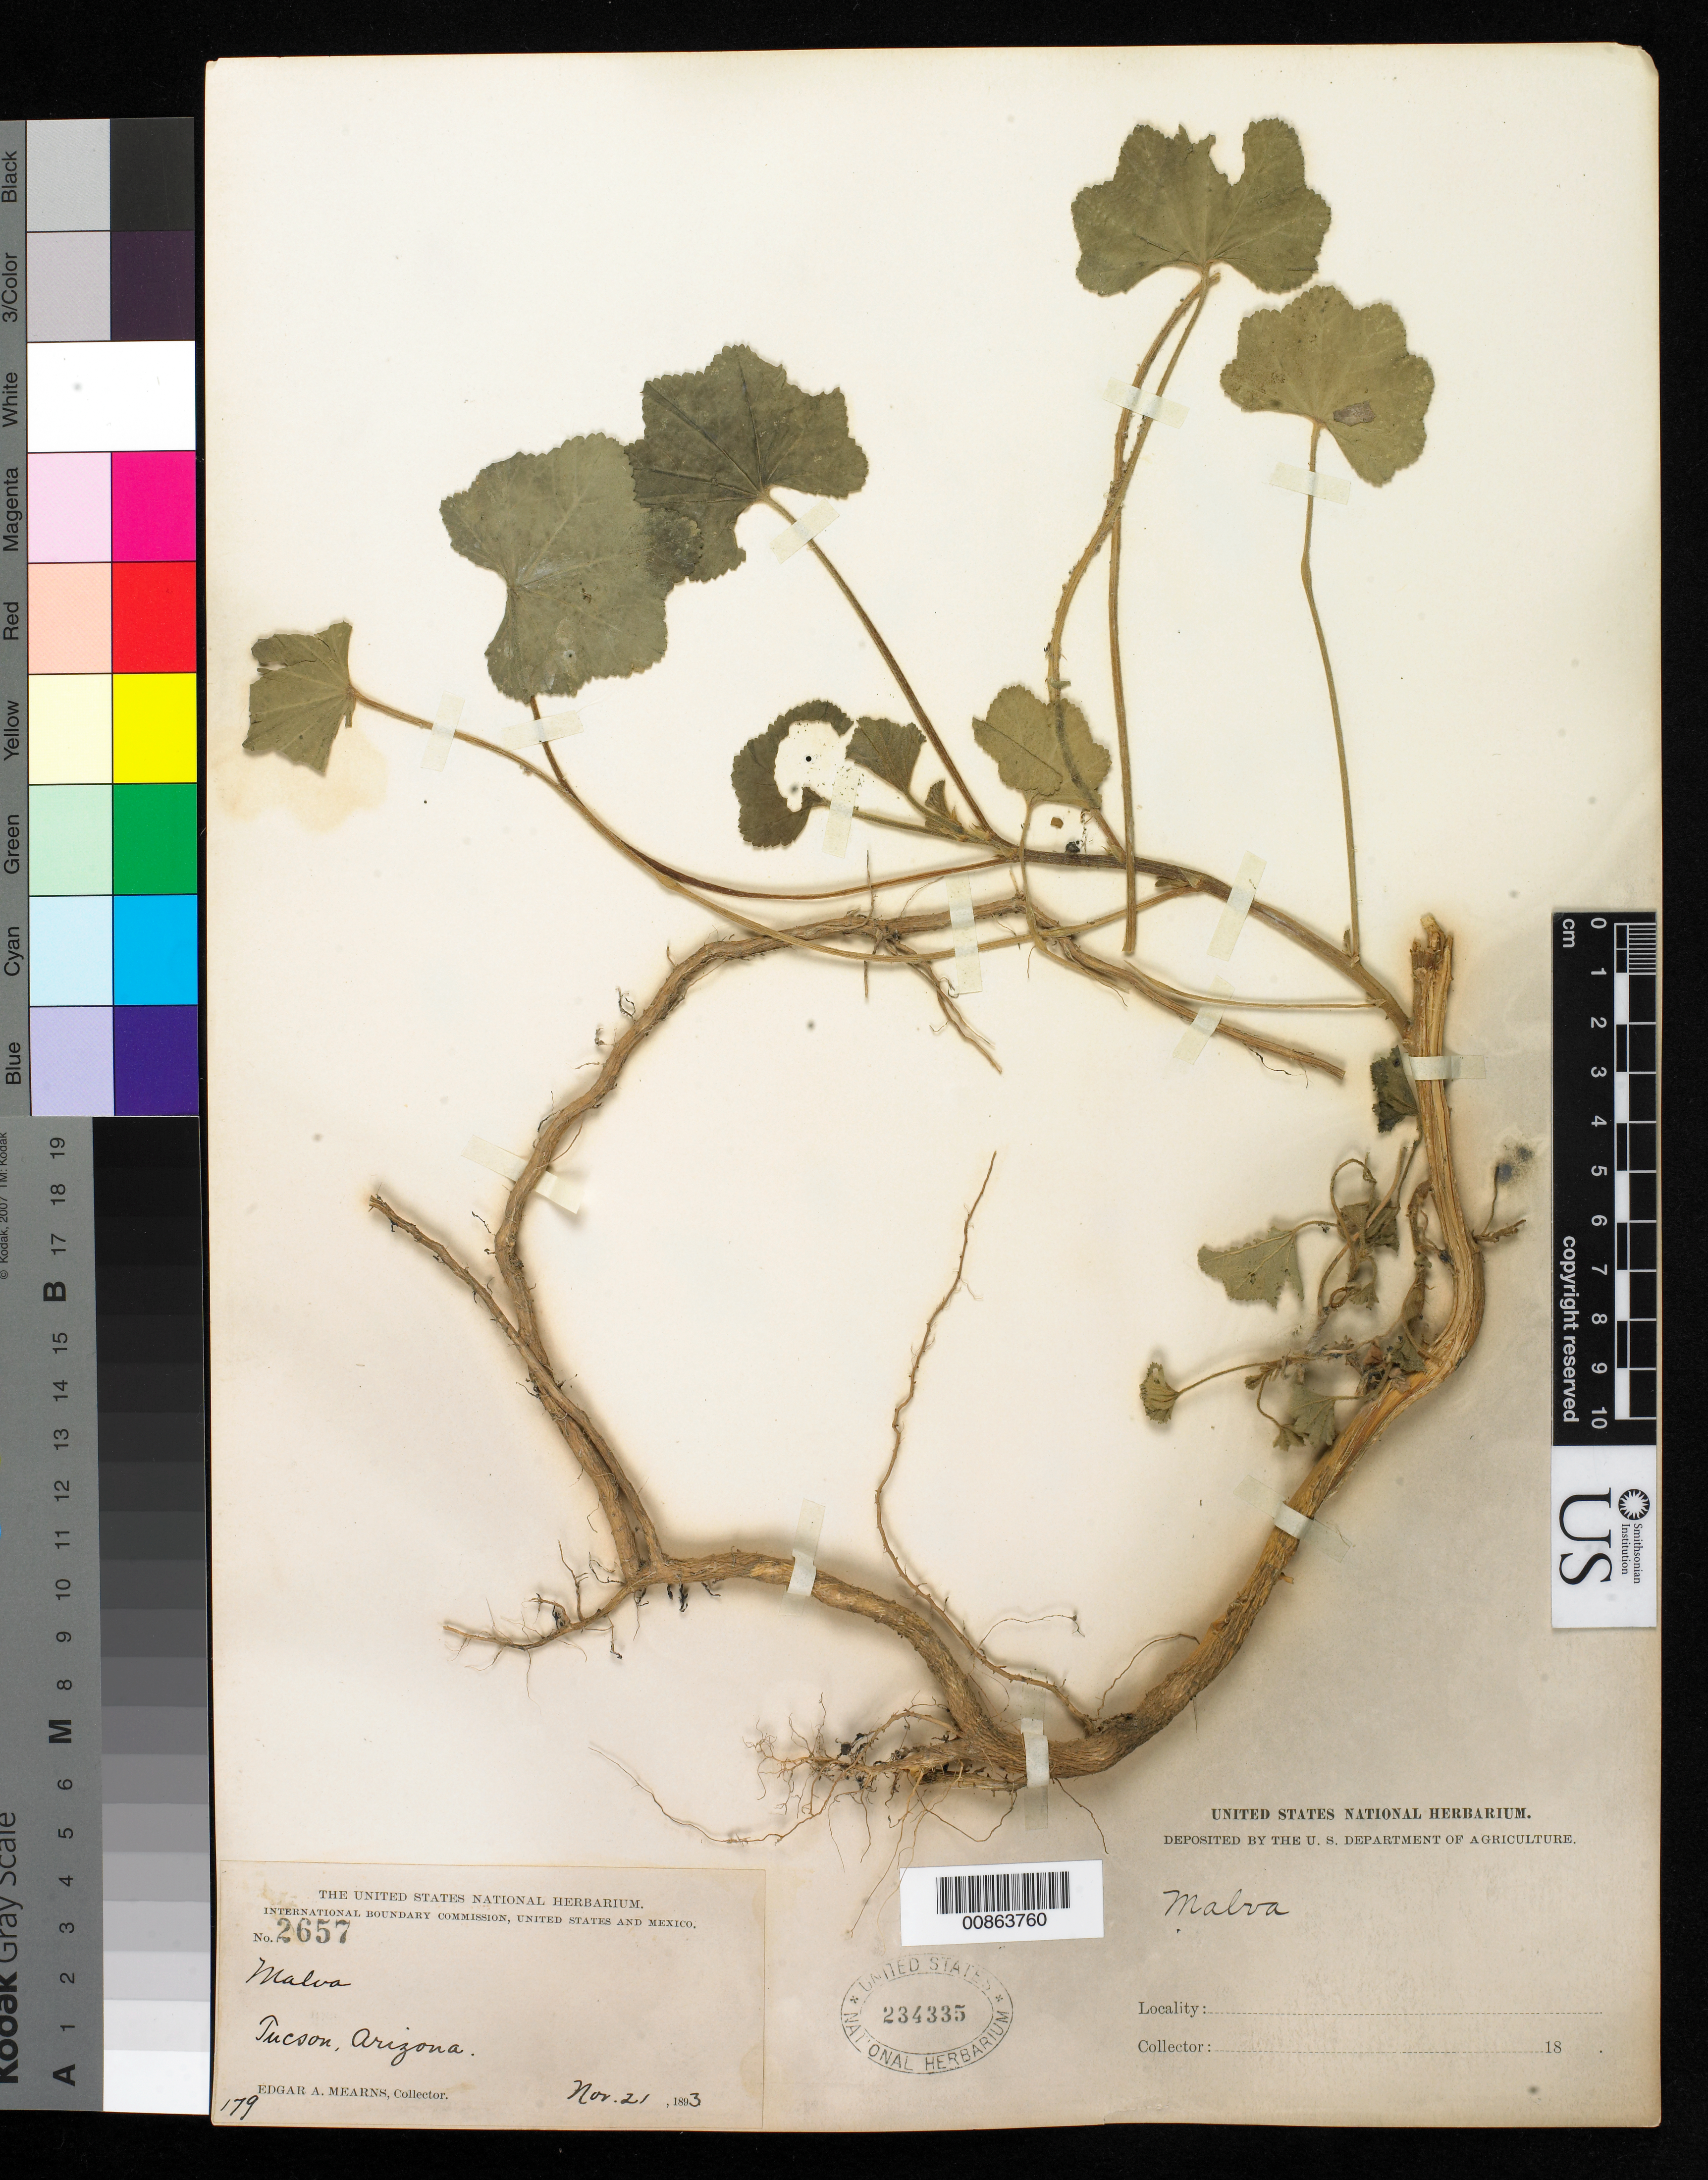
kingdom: Plantae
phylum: Tracheophyta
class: Magnoliopsida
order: Malvales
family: Malvaceae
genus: Malva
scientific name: Malva sp.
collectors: E. A. Mearns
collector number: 2657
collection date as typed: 21 Nov 1893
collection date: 1893-11-21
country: United States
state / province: Arizona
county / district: Pima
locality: Tucson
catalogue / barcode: US 234335